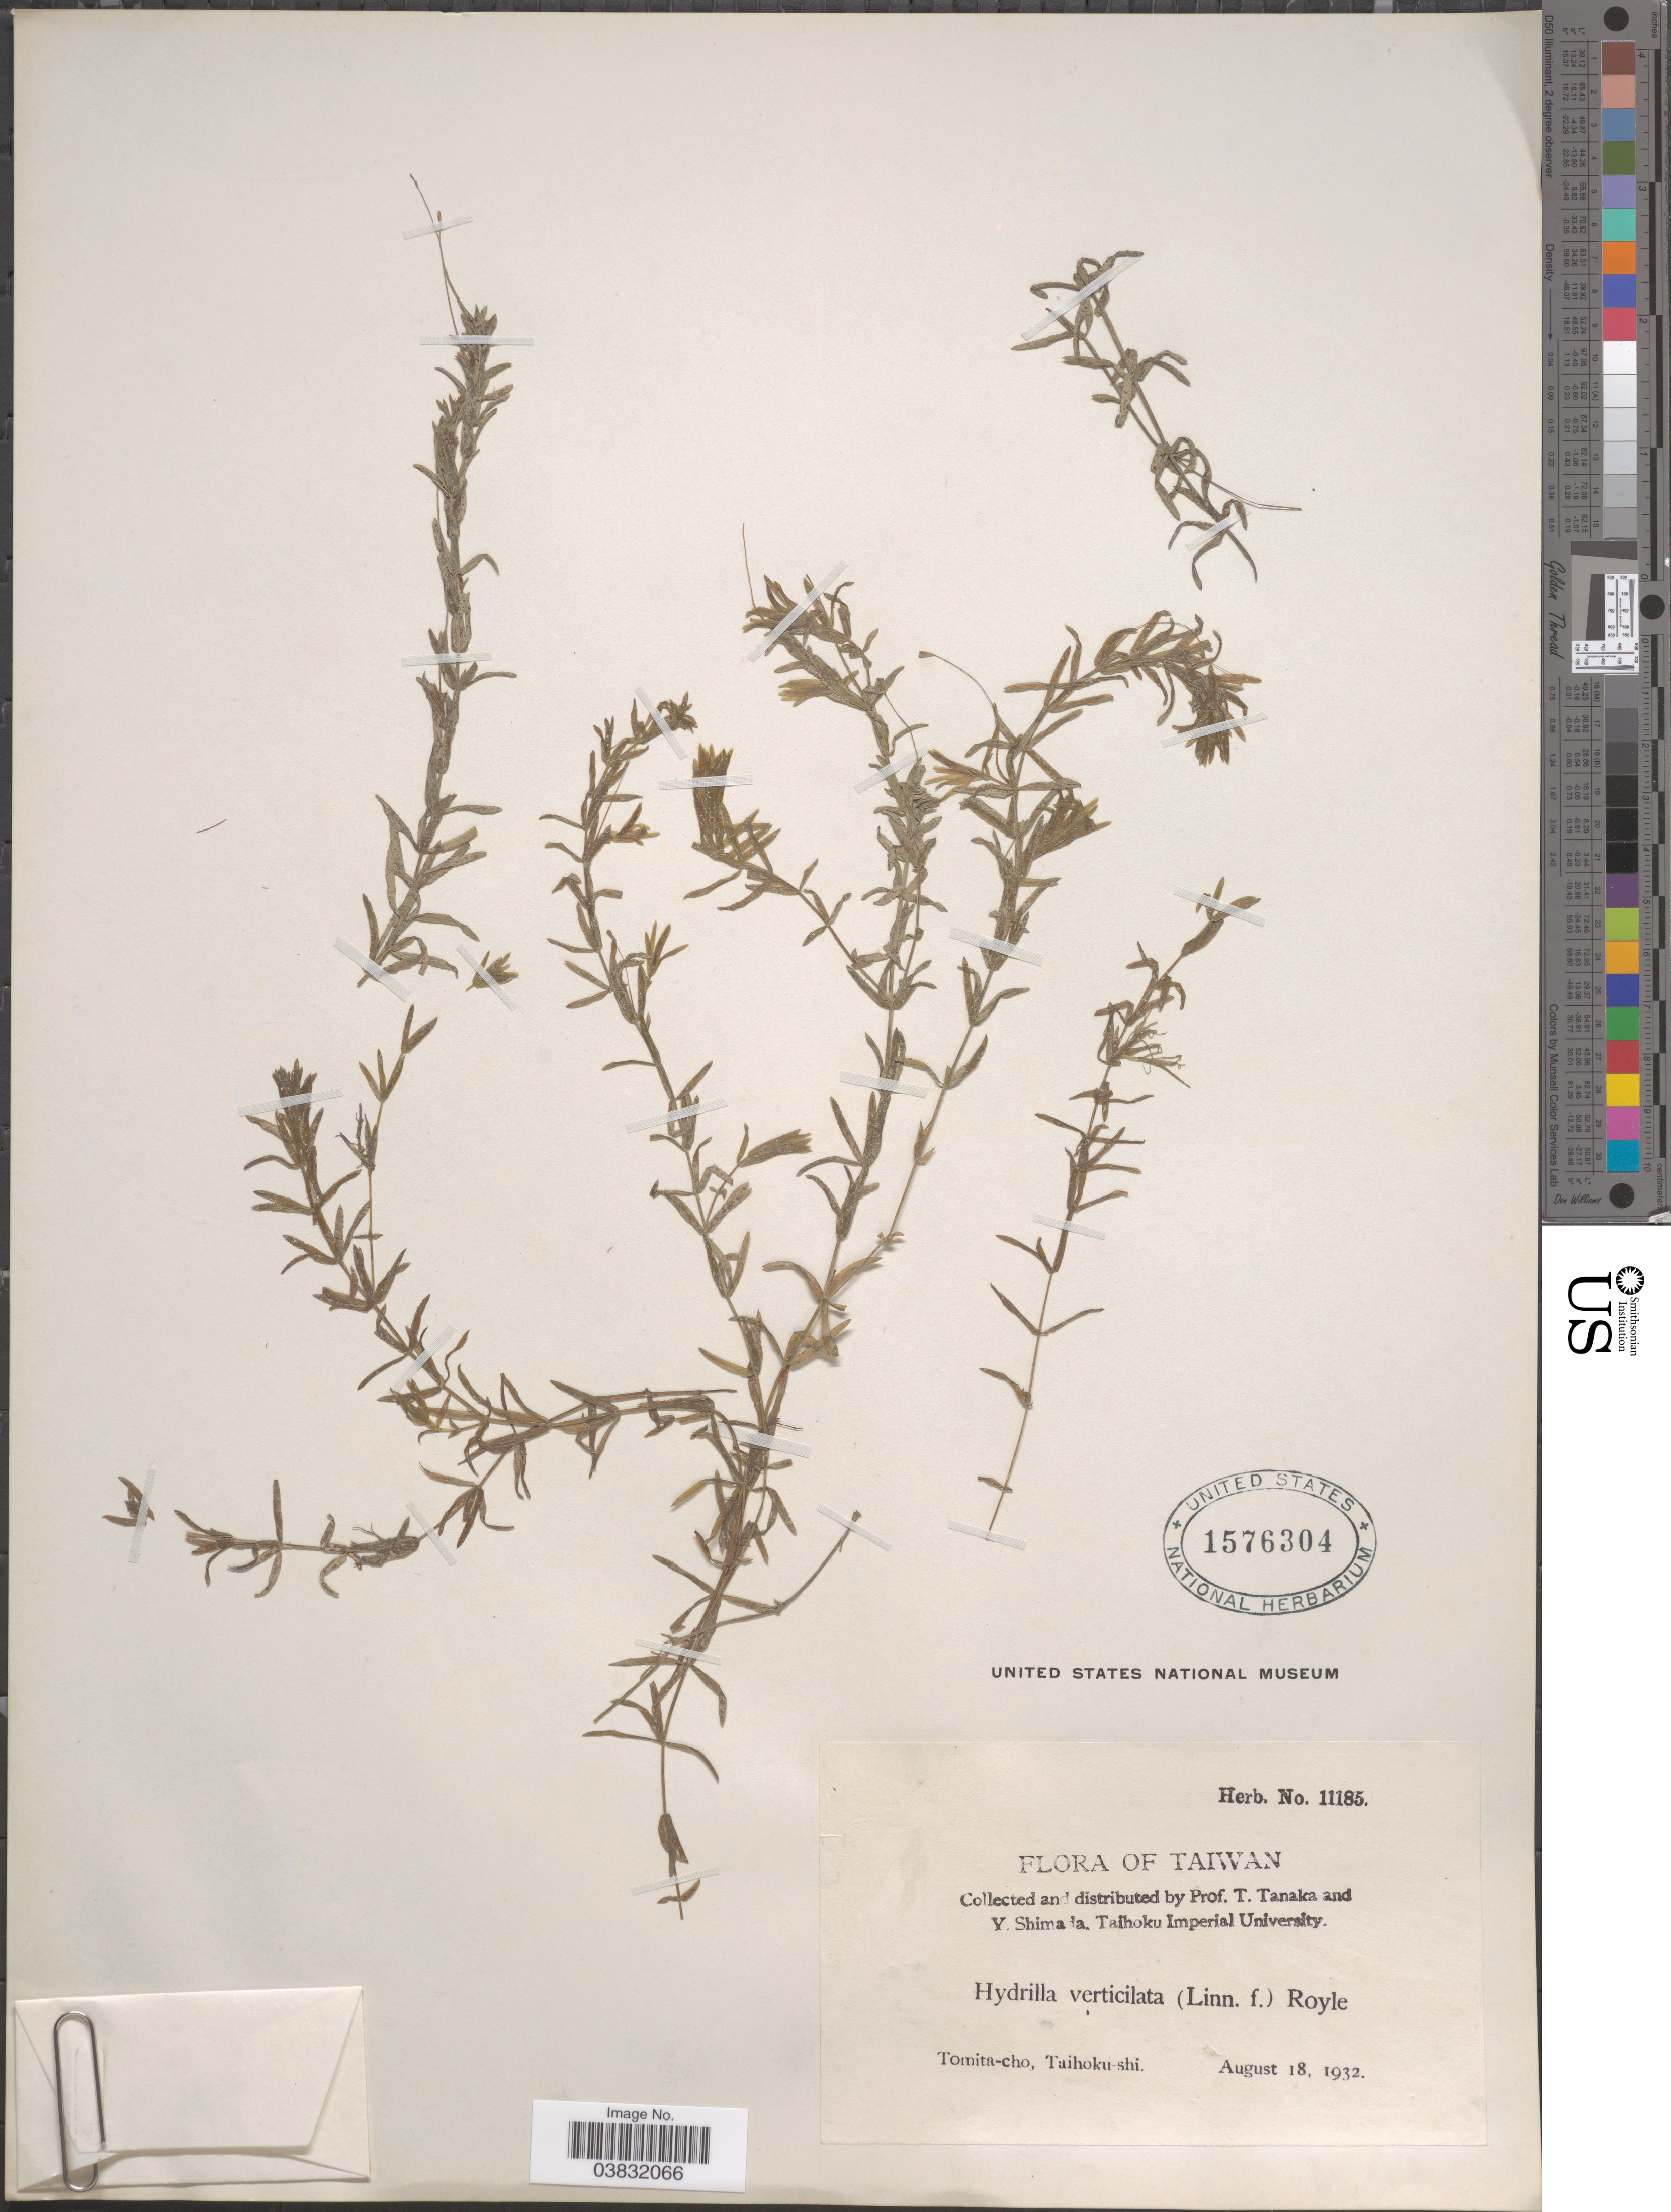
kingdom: Plantae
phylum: Tracheophyta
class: Liliopsida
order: Alismatales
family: Hydrocharitaceae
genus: Hydrilla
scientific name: Hydrilla verticillata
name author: (L. f.) Royle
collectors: T. Tanaka & Y. Shimada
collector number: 11185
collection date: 1932-08-18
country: Taiwan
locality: Tomita-cho, Taihoku-shi.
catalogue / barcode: US 1576304